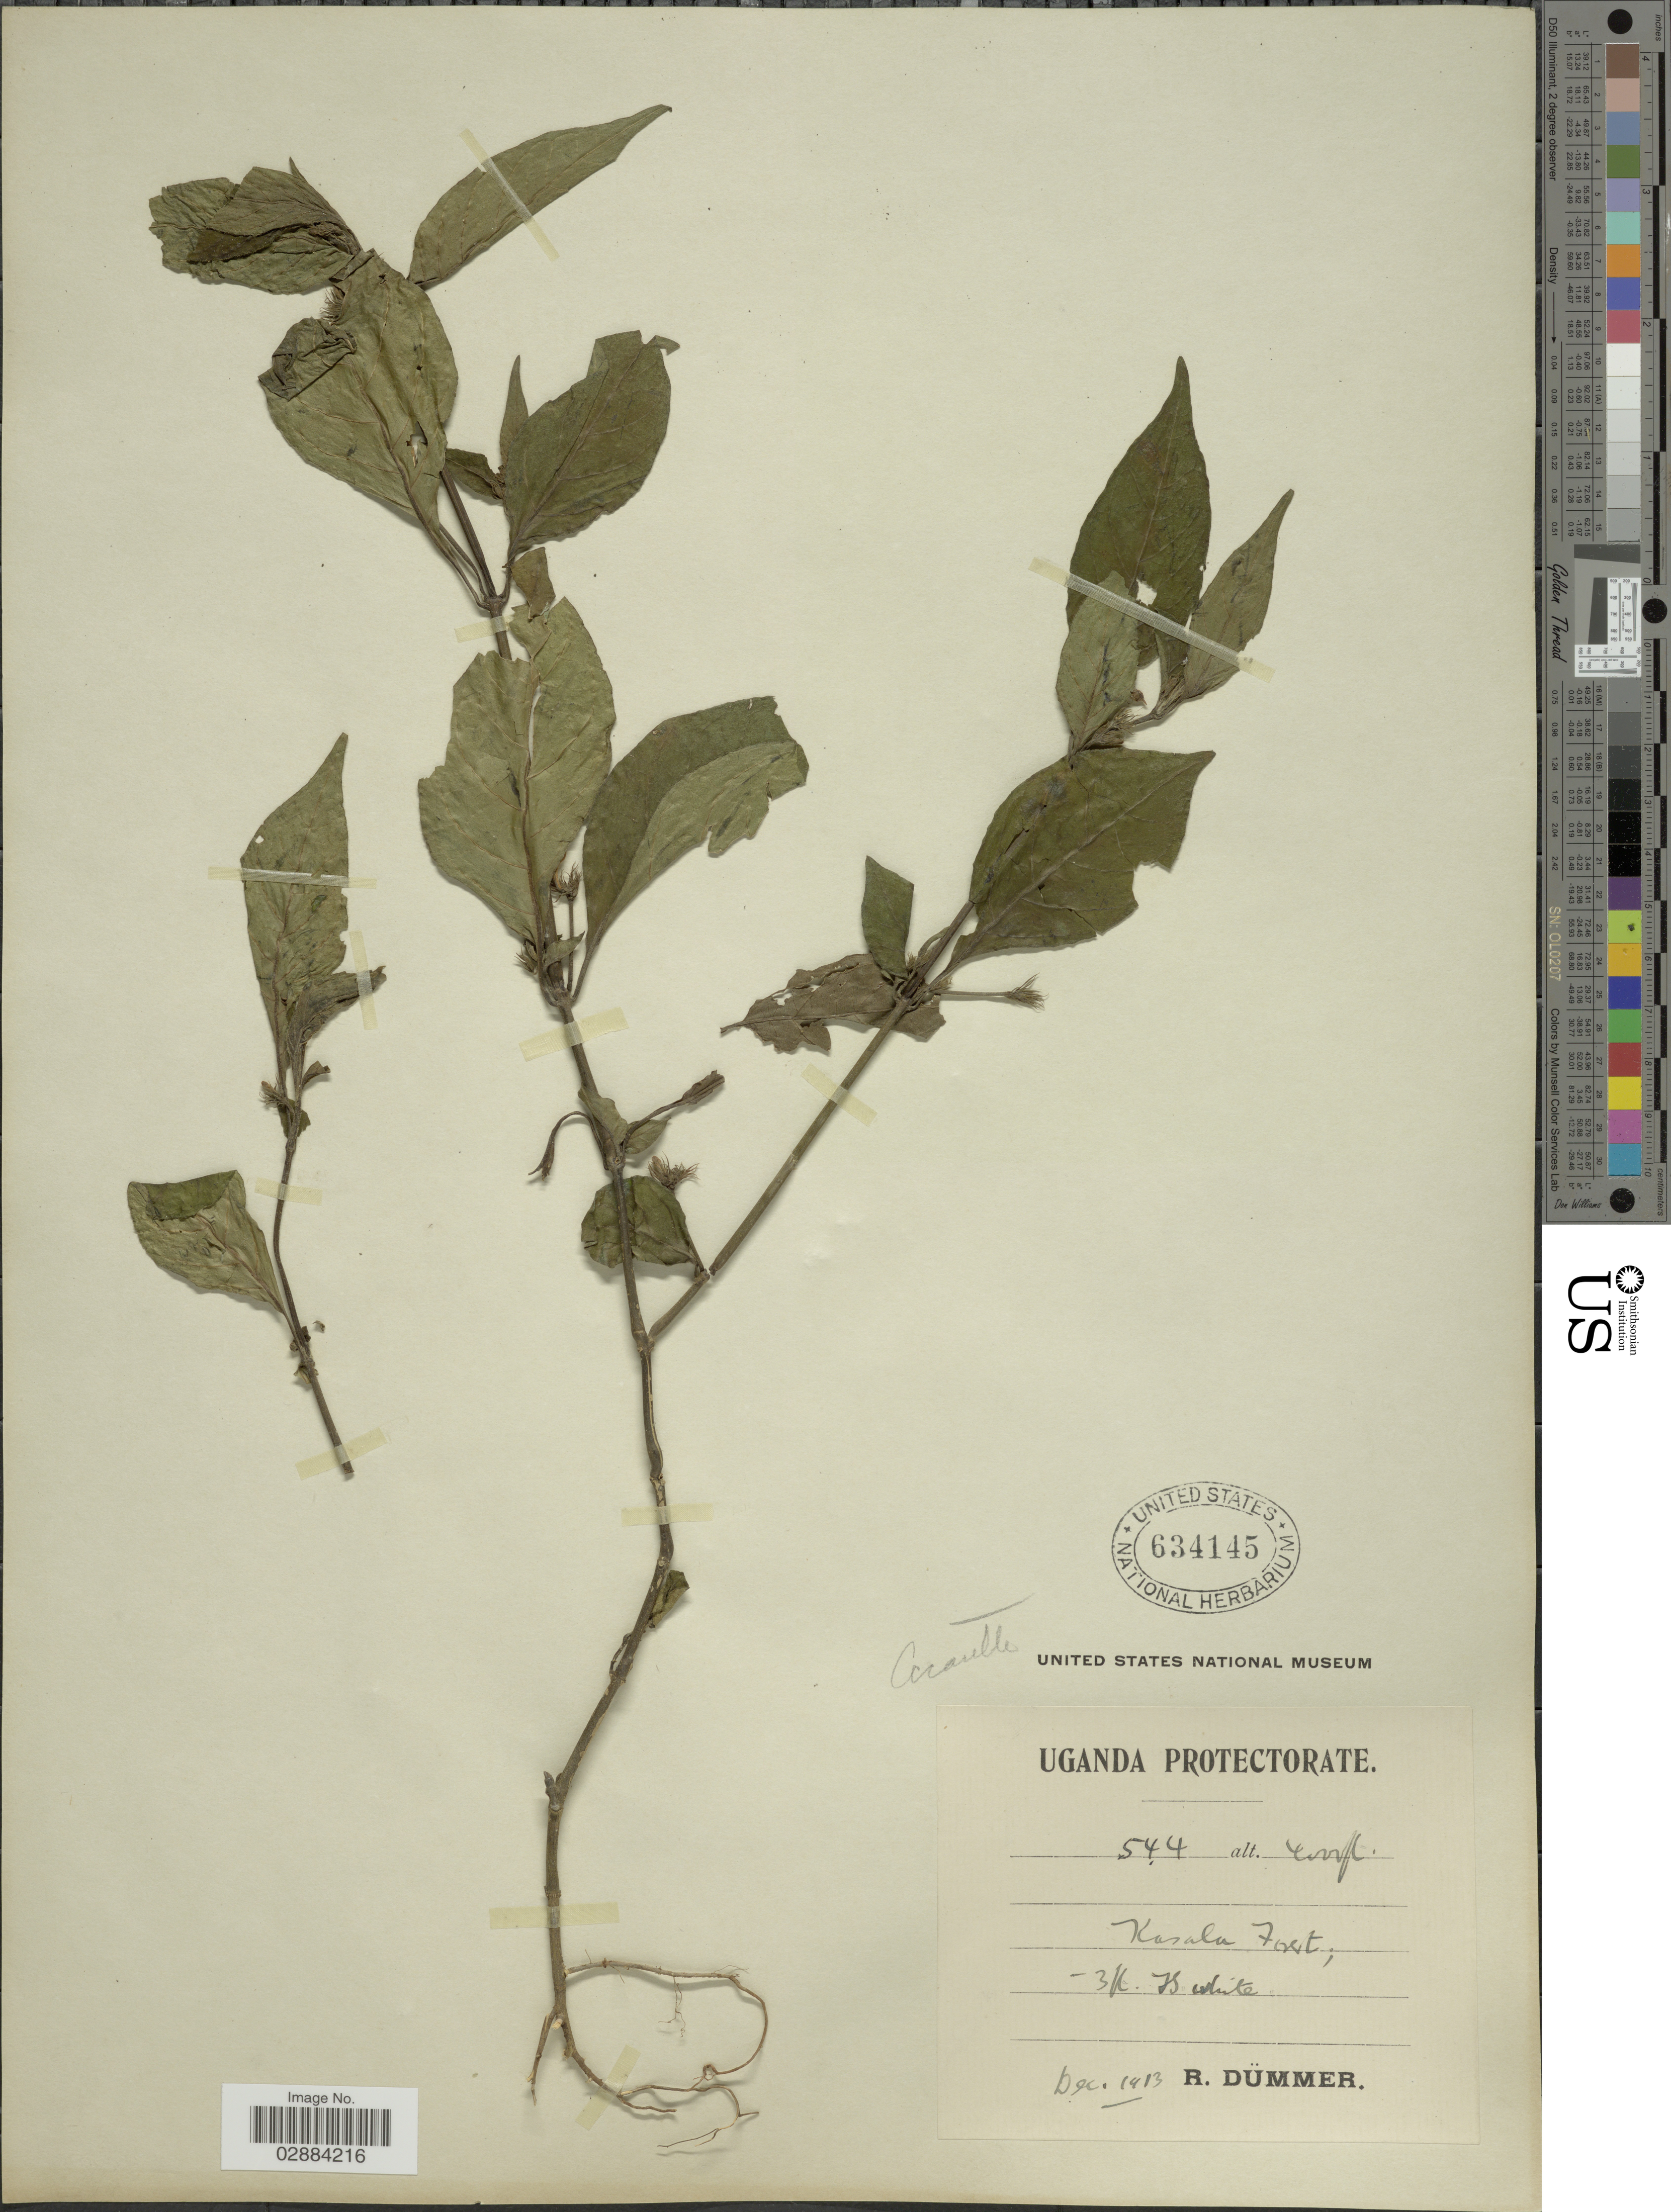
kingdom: Plantae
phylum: Tracheophyta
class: Magnoliopsida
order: Lamiales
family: Acanthaceae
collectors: R. A. Dümmer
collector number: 544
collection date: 1913-12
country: Uganda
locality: Uganda Protectorate. Kasala Forest.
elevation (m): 1219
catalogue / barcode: US 634145